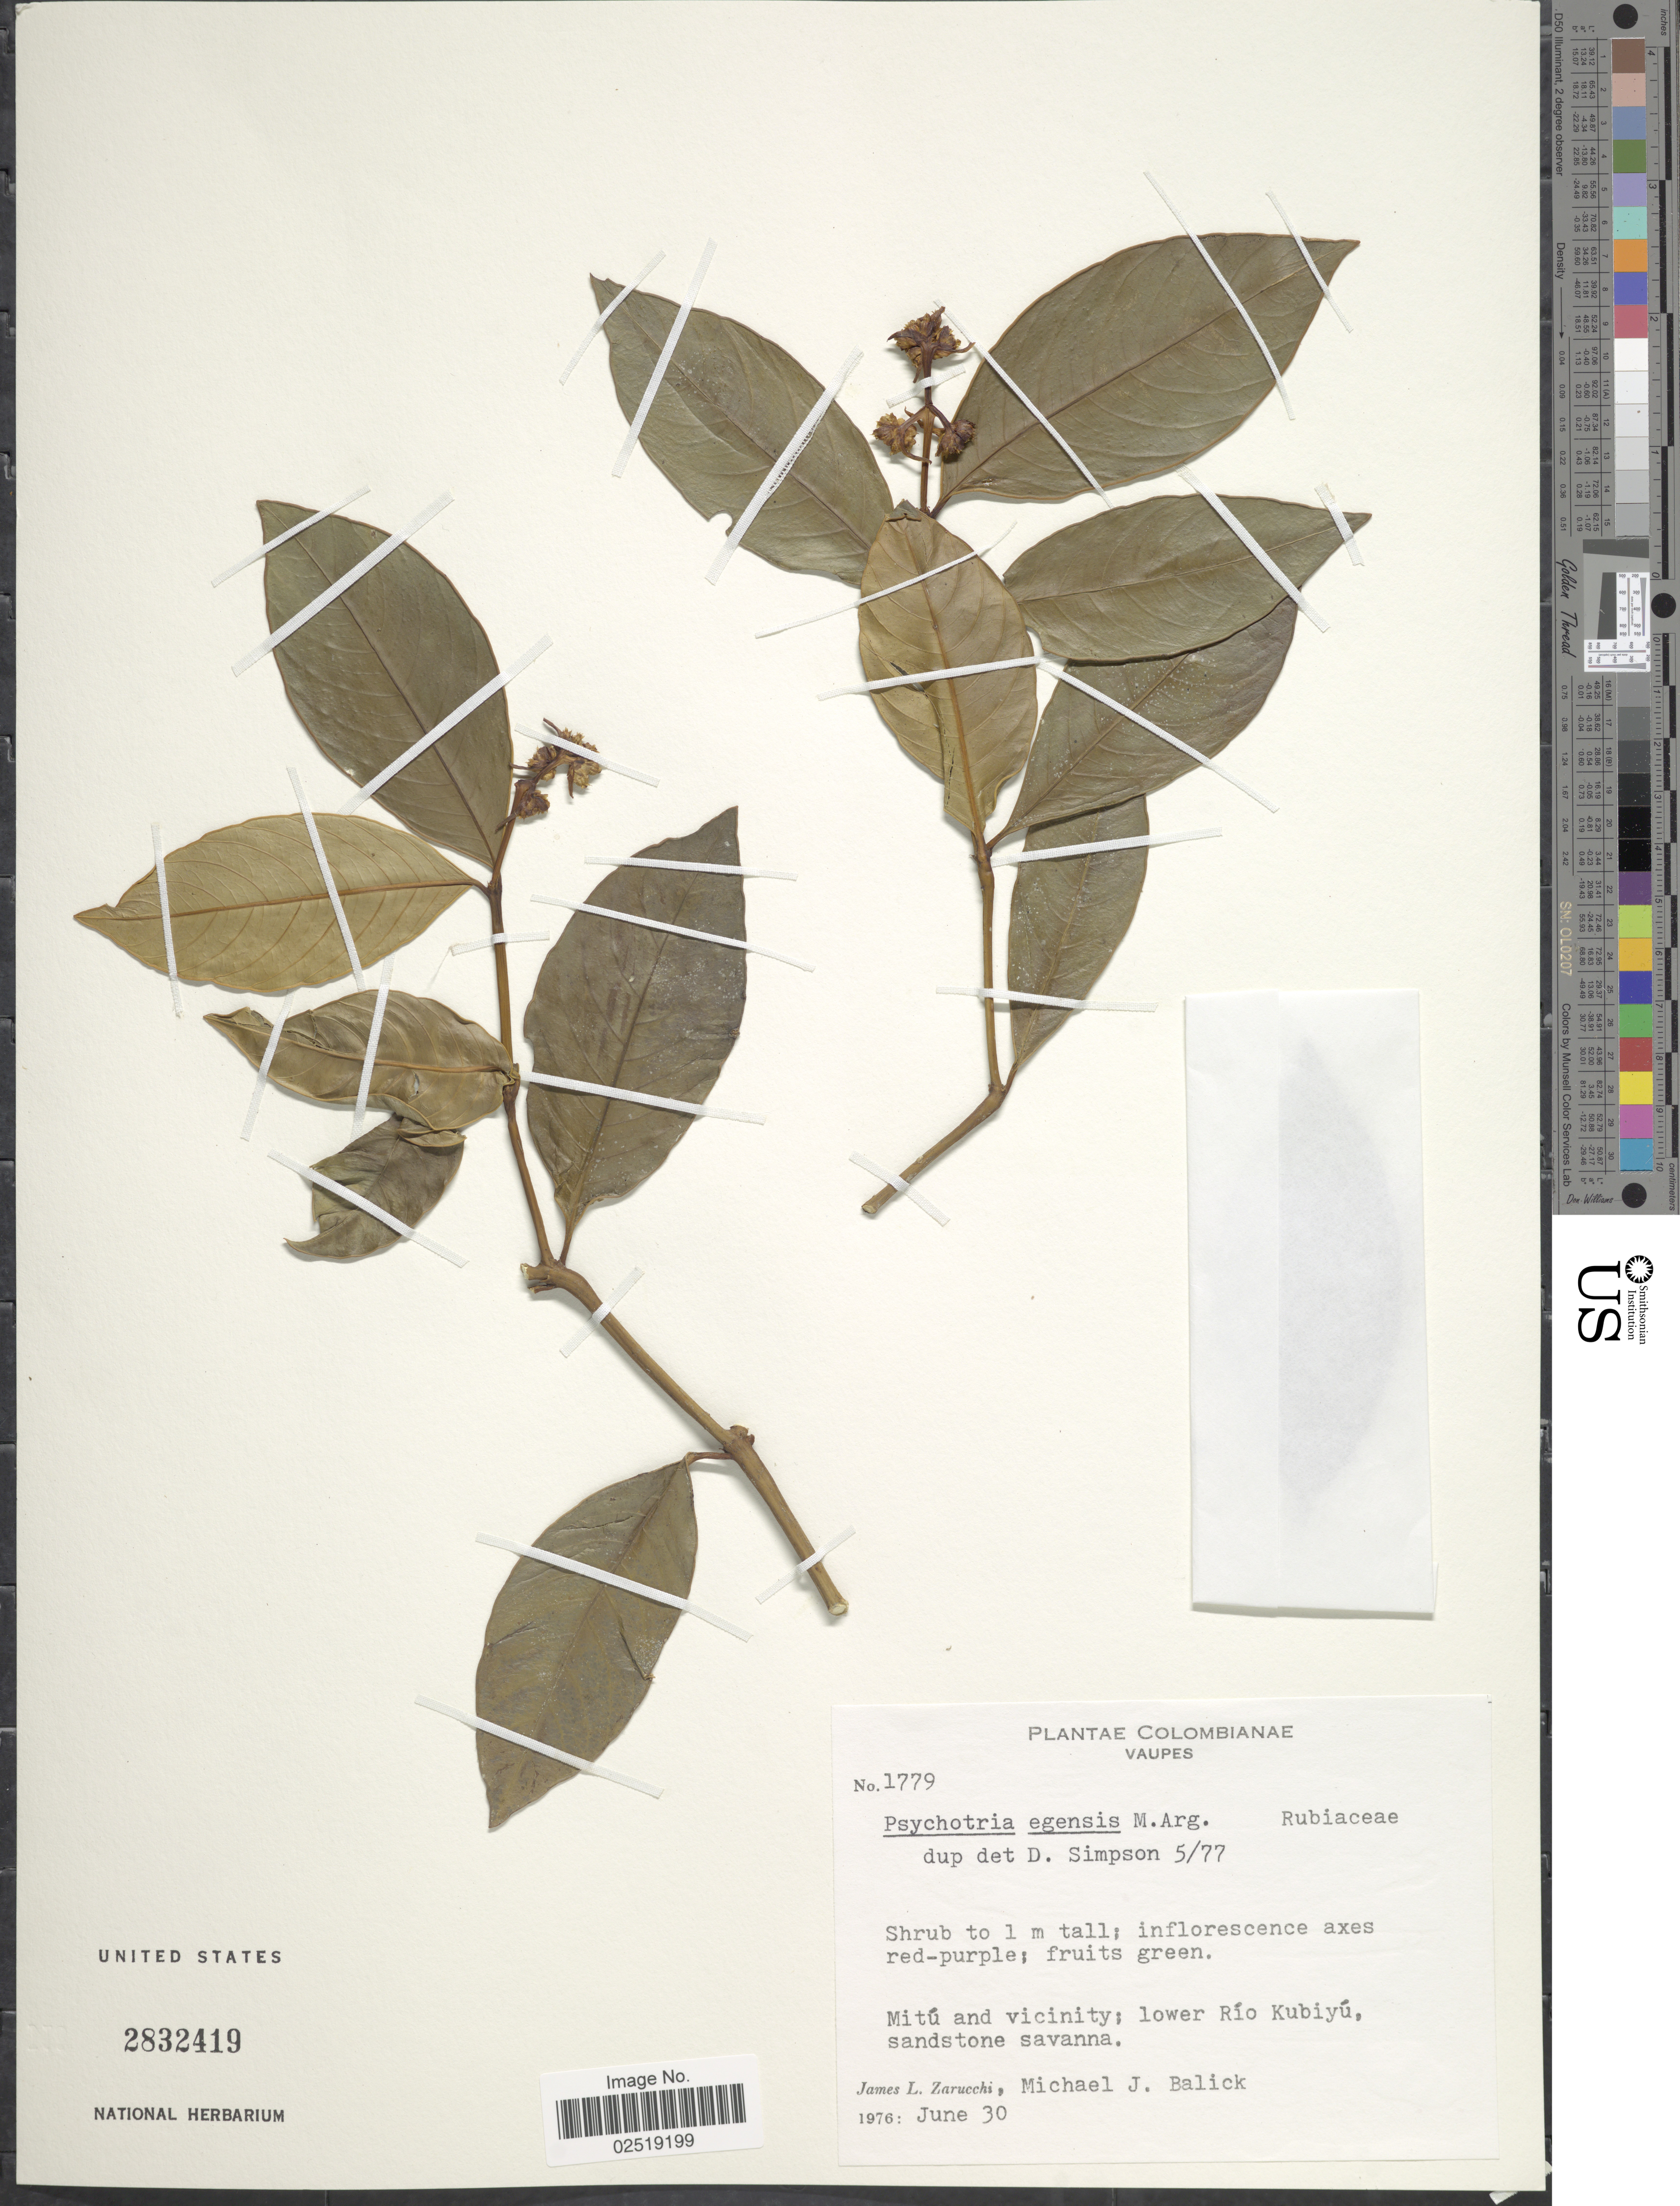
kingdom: Plantae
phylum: Tracheophyta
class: Magnoliopsida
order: Gentianales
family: Rubiaceae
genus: Psychotria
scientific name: Psychotria egensis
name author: Müll. Arg.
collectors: J. L. Zarucchi & M. J. Balick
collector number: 1779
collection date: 1976-06-30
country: Colombia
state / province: Vaupés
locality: Mitu and vicinity; lower Rio Kibuyu, sandstone savanna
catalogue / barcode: US 2832419